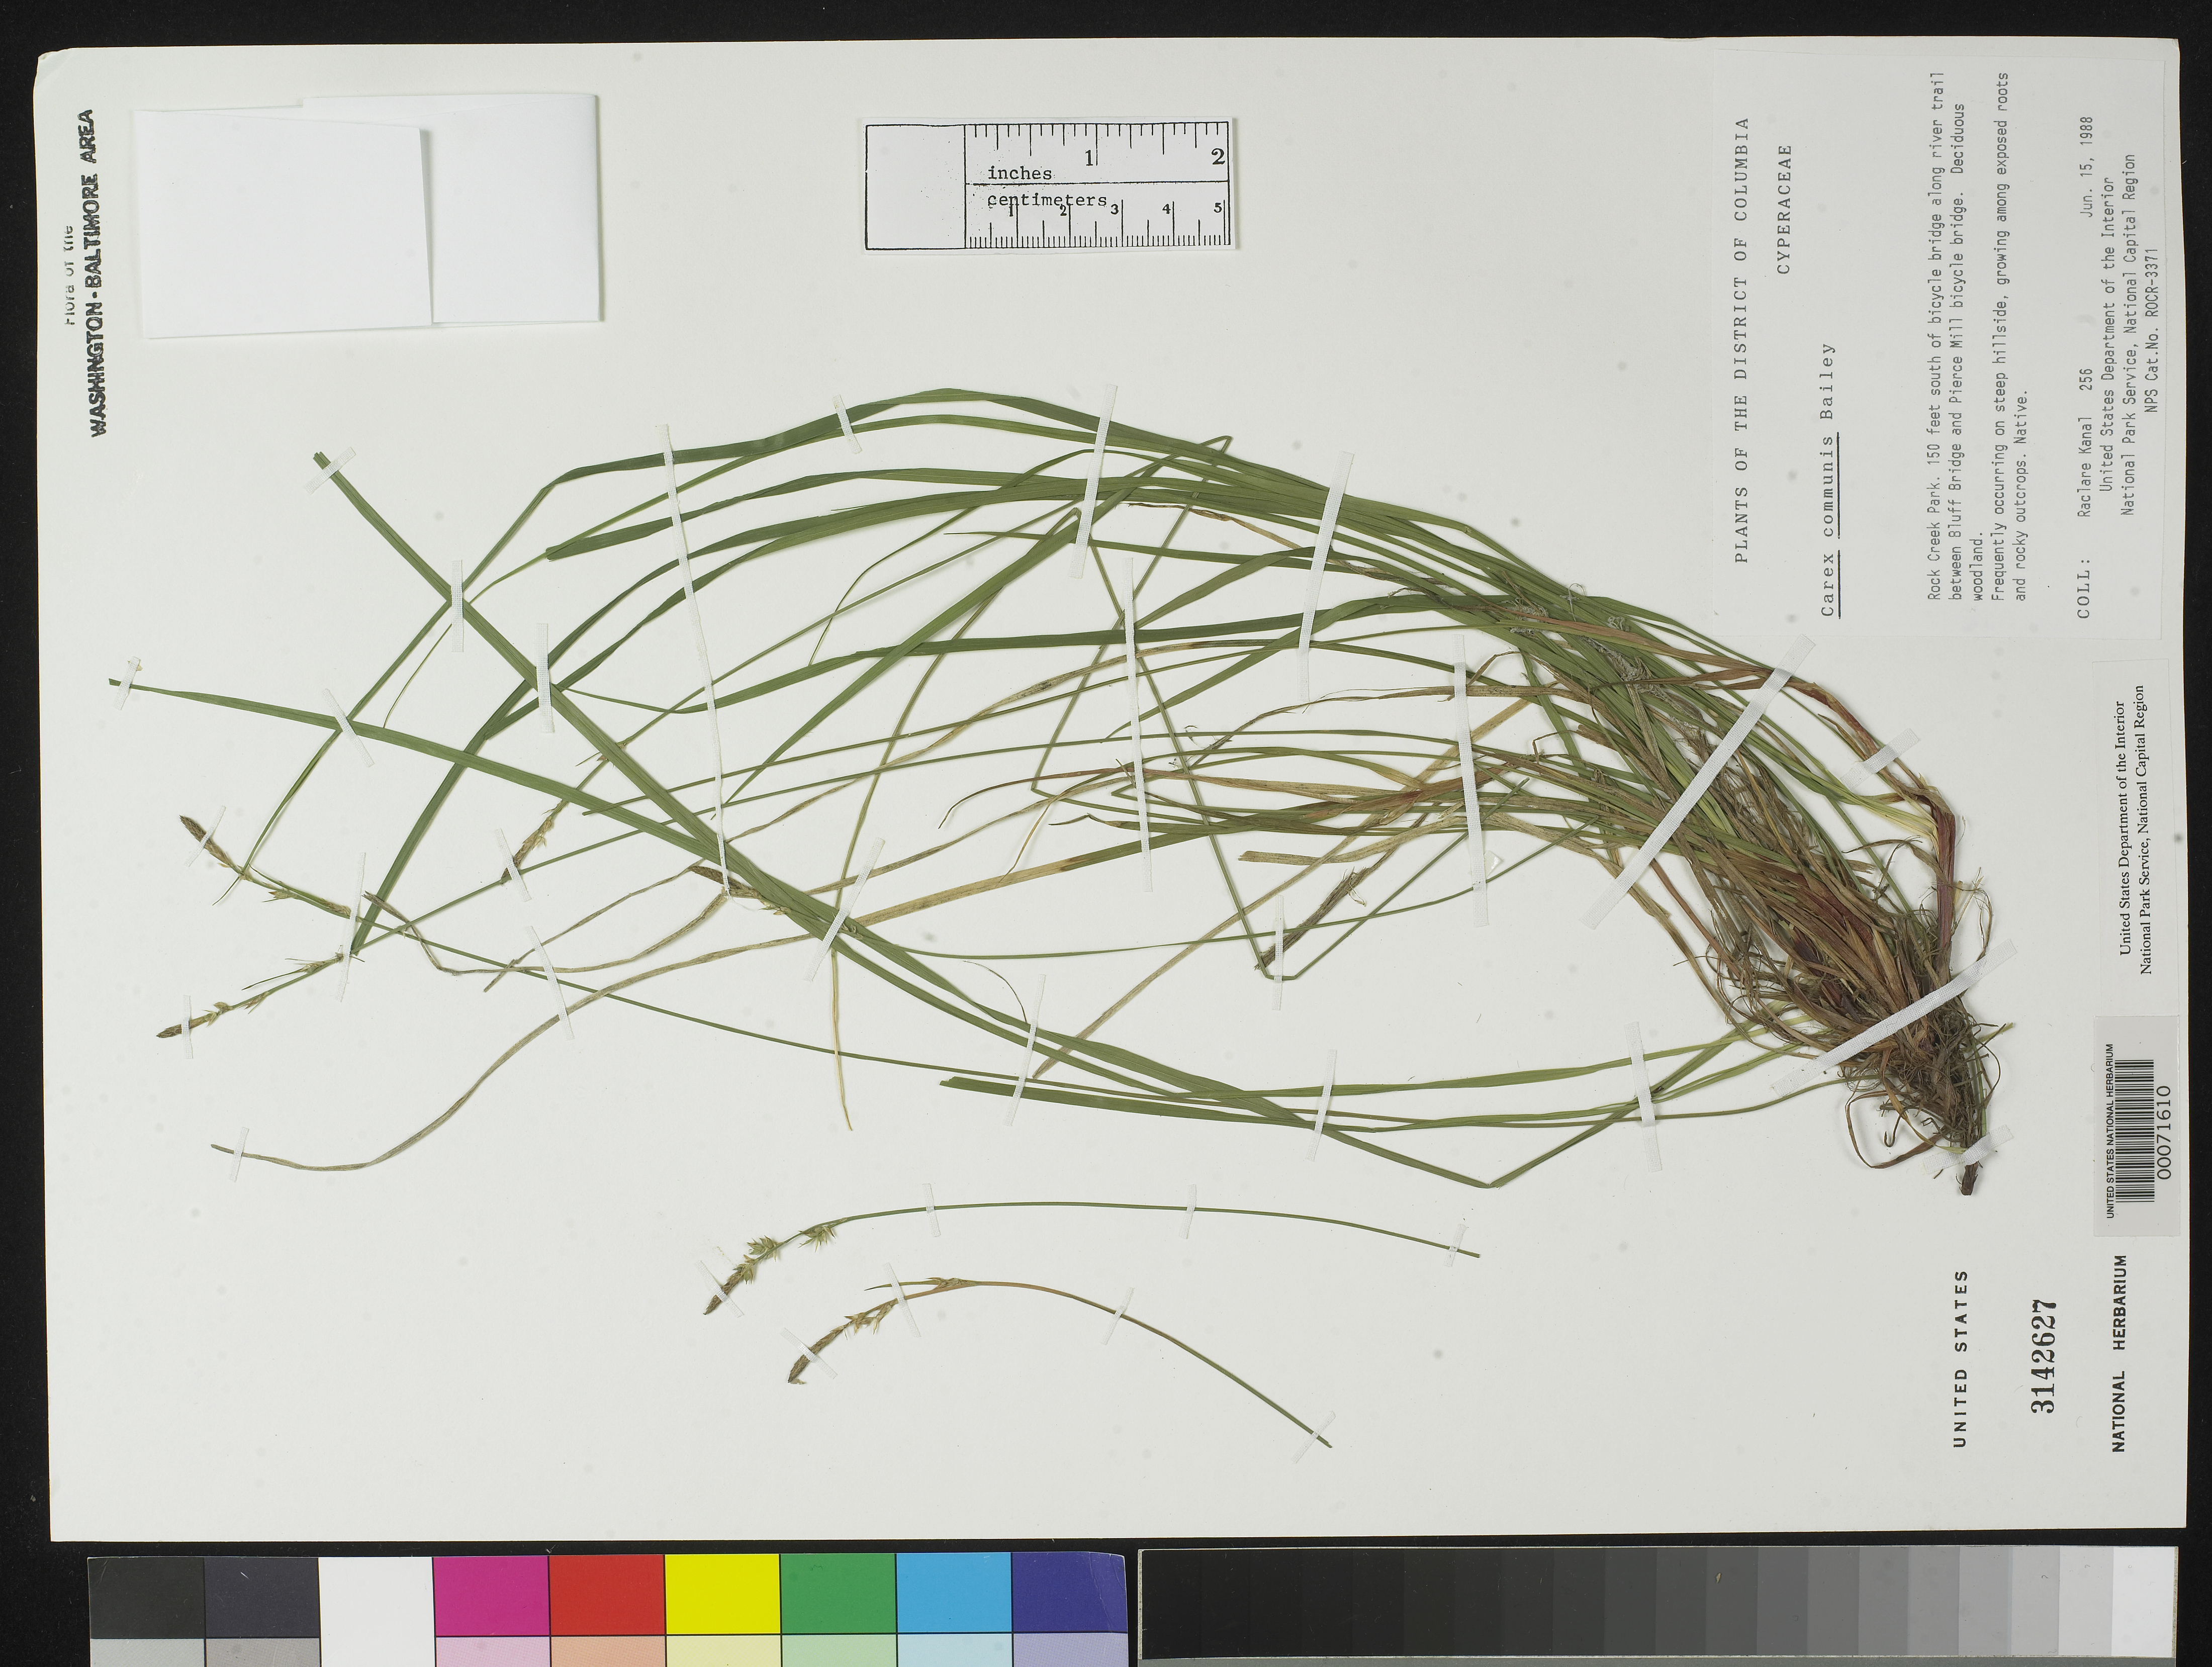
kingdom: Plantae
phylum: Tracheophyta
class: Liliopsida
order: Poales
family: Cyperaceae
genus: Carex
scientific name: Carex communis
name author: L.H. Bailey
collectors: R. Kanal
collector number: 256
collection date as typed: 15 Jun 1988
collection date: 1988-06-15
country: United States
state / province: District of Columbia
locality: Rock Creek Park; 150 ft S of bicycle bridge along river trail between Bluff Bridge and Pierce Mill bicycle bridge.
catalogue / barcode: US 3142627